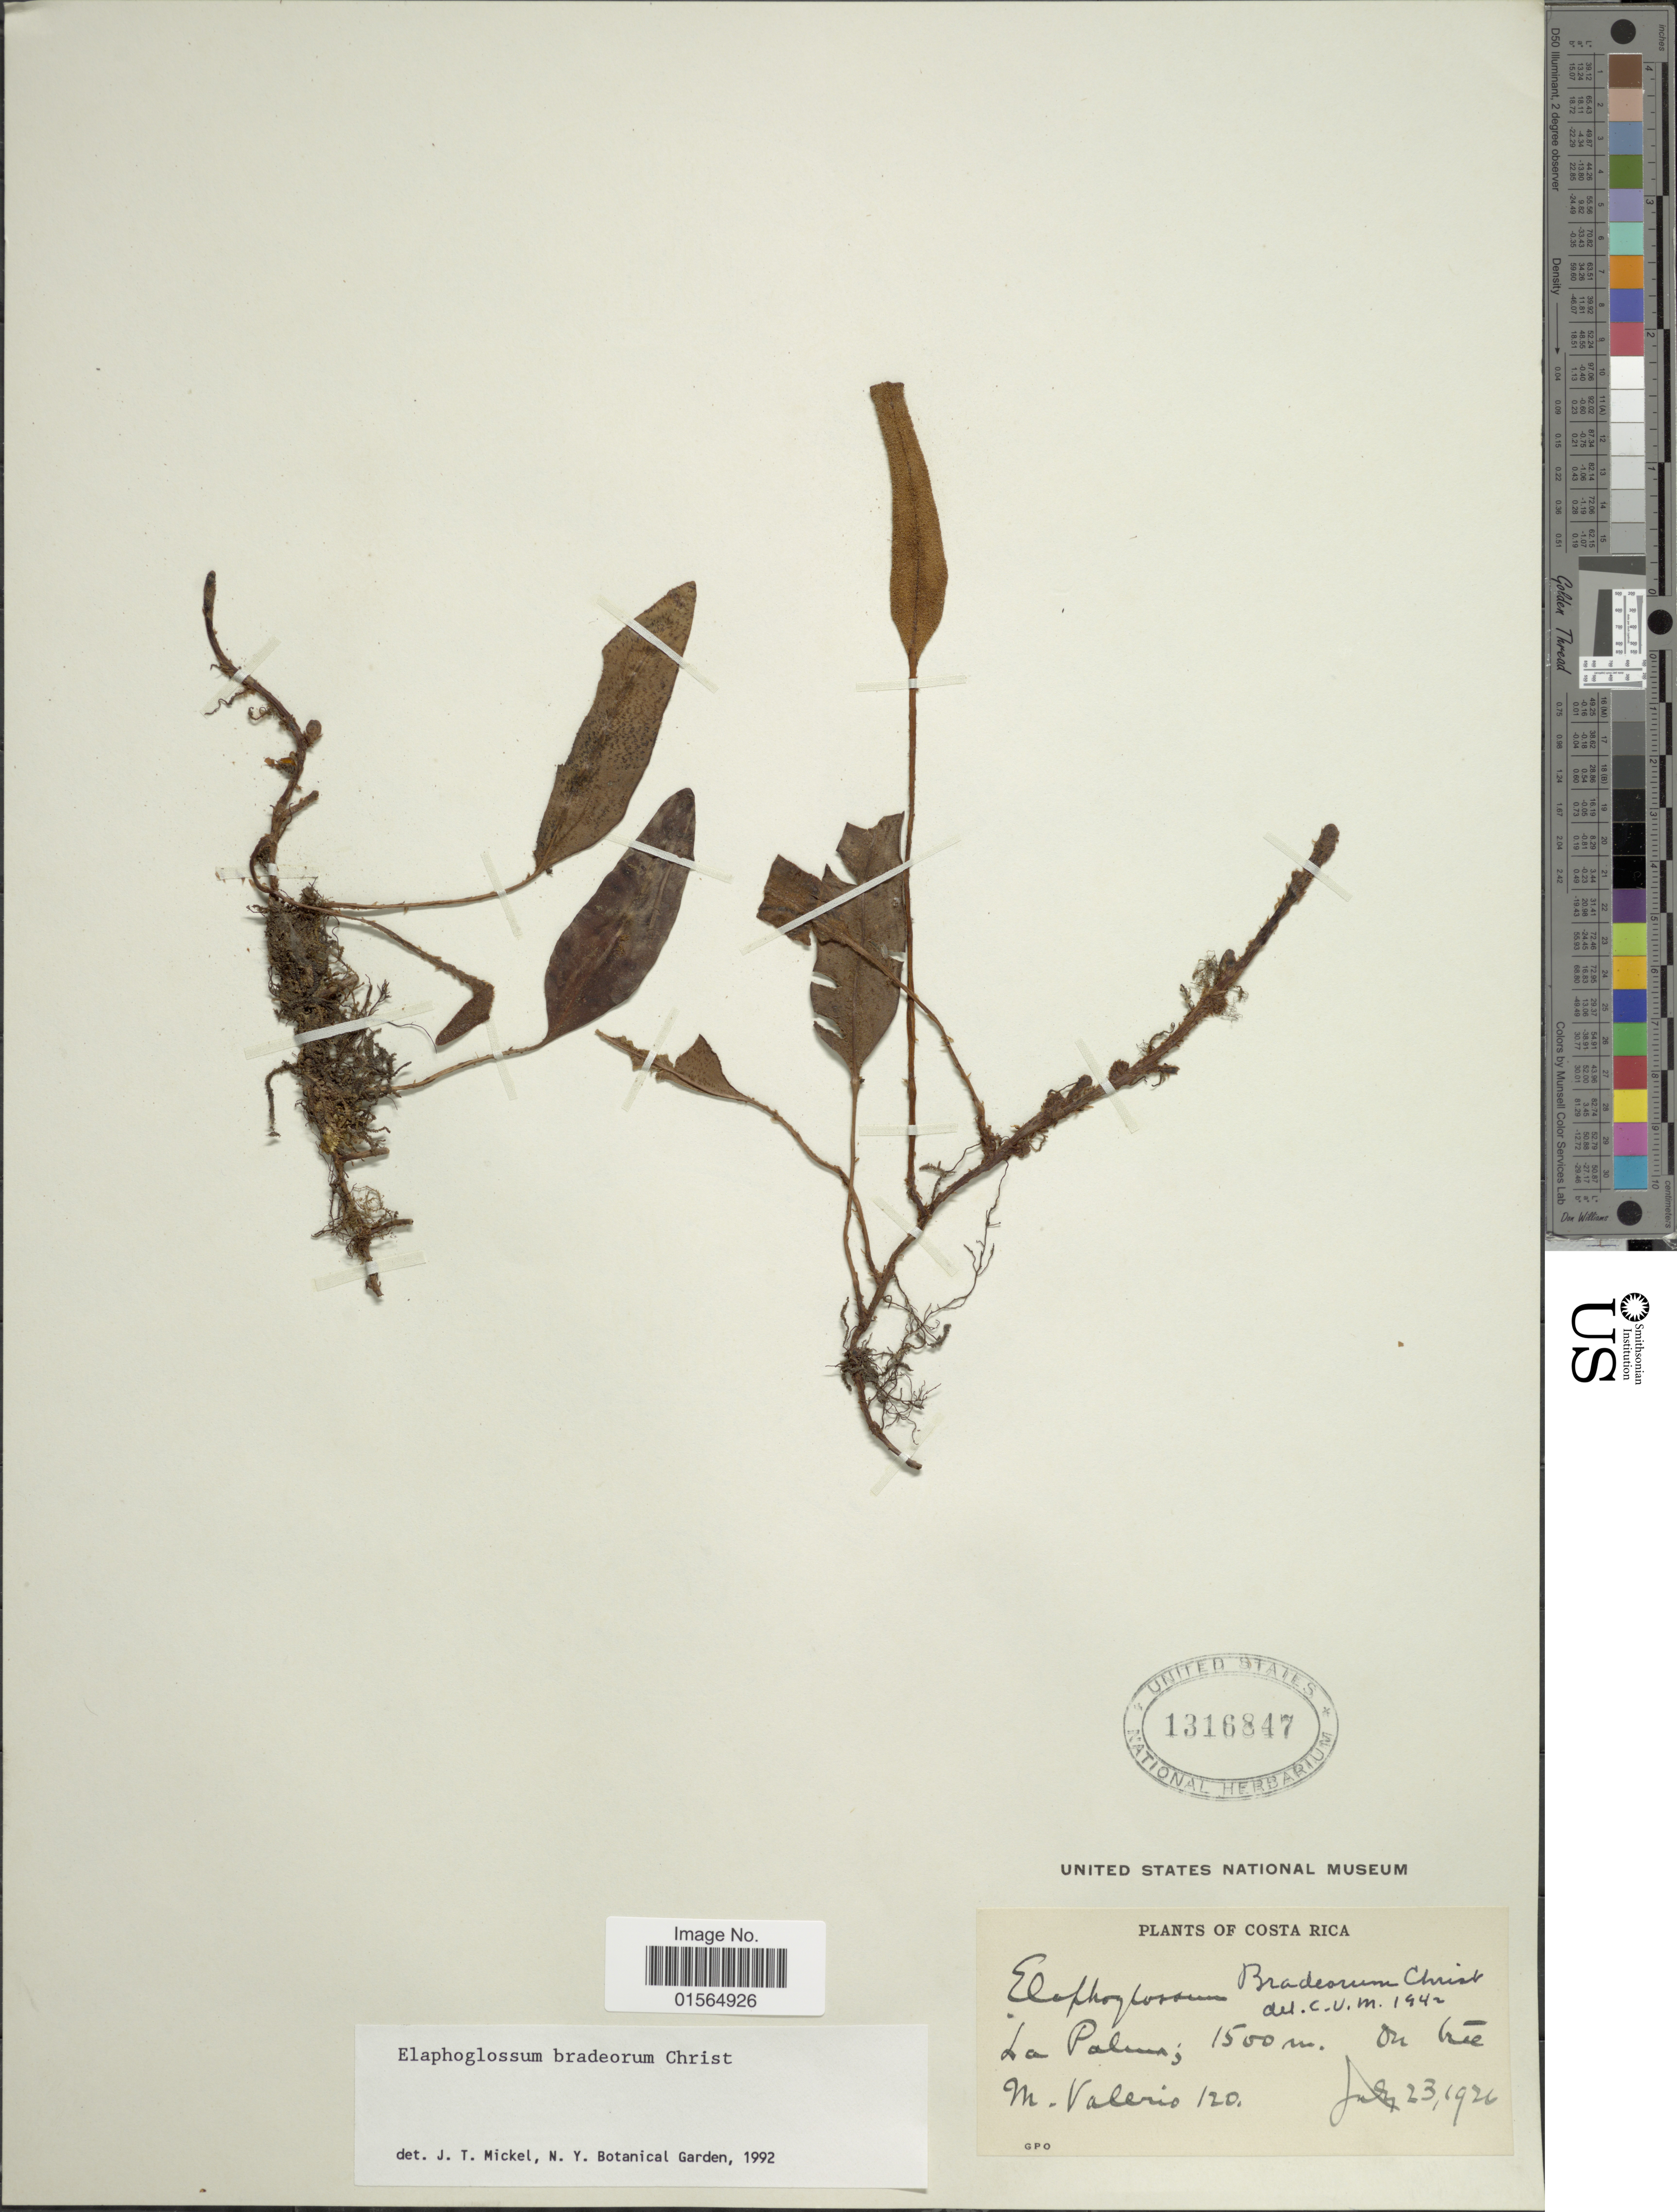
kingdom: Plantae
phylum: Tracheophyta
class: Polypodiopsida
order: Polypodiales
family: Dryopteridaceae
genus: Elaphoglossum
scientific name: Elaphoglossum proximum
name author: (J. Bommer) Christ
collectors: M. Valerio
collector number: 120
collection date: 1926-07-23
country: Costa Rica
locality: La Palma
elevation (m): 1500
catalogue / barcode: US 1316847